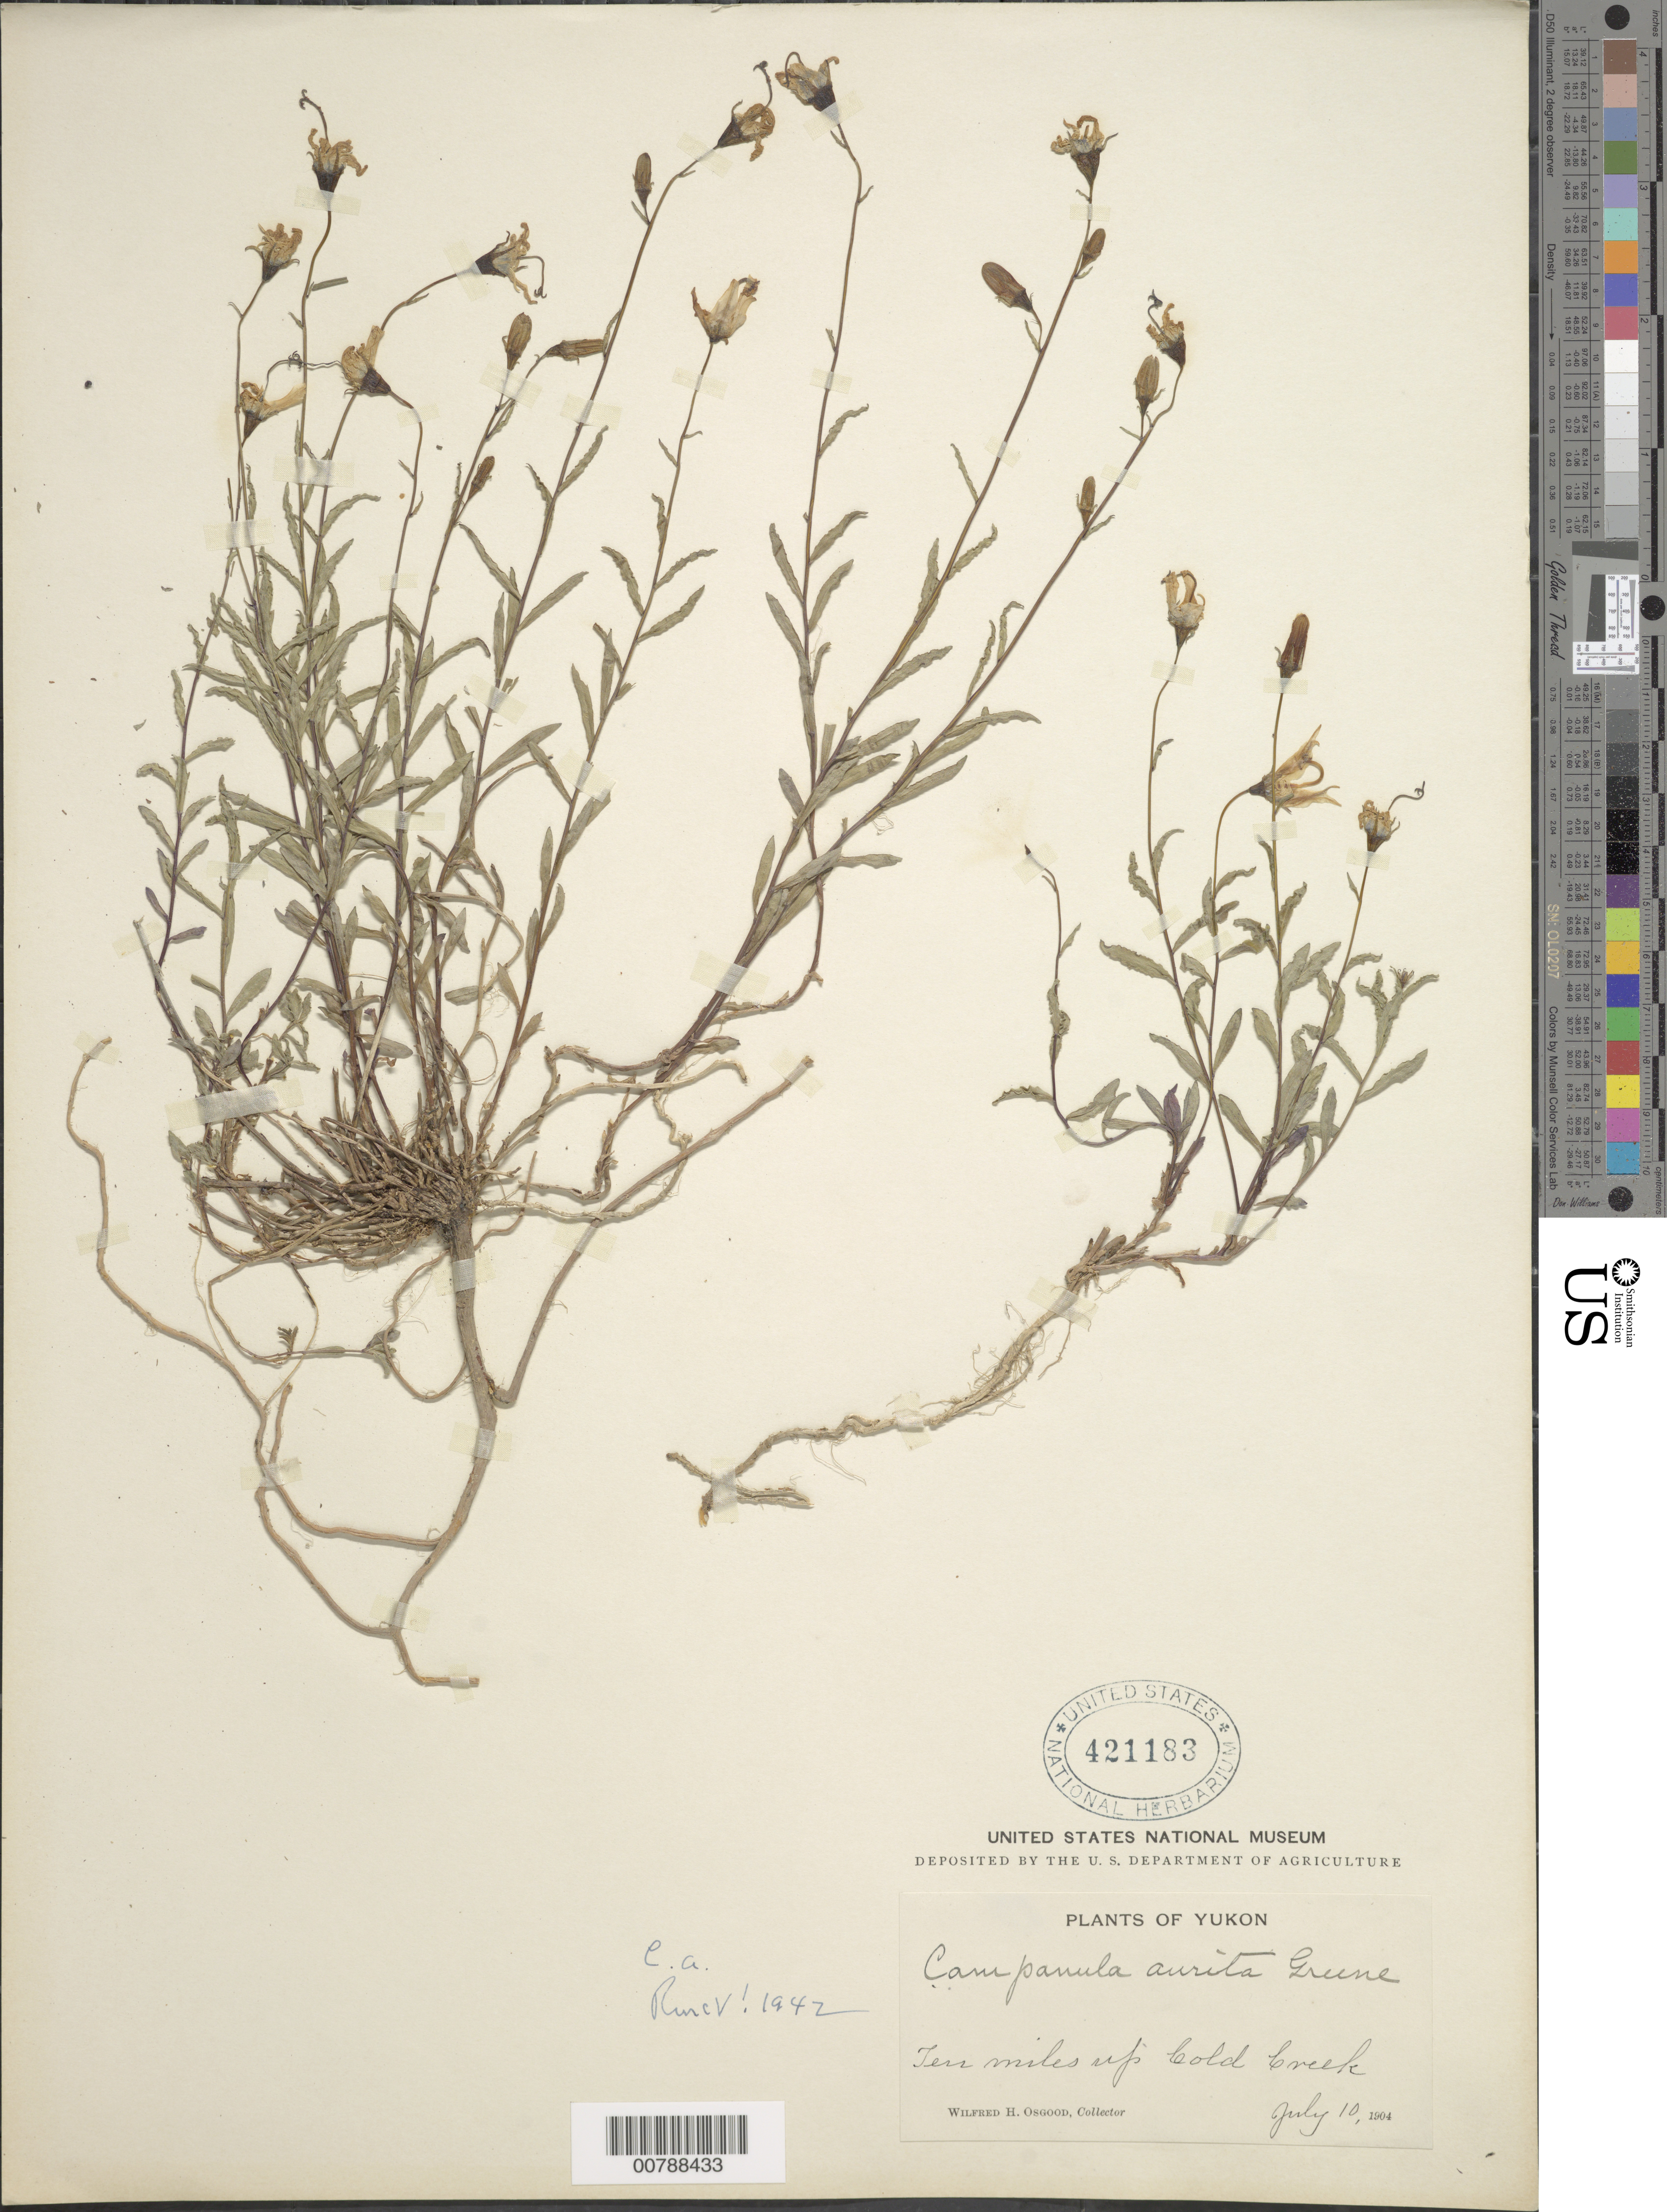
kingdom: Plantae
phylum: Tracheophyta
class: Magnoliopsida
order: Asterales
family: Campanulaceae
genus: Campanula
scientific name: Campanula aurita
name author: Greene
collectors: W. Osgood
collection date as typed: July 10, 1904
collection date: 1904-07-10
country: Canada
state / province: Yukon Territory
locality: Ten miles up Cold Creek.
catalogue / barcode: US 421183